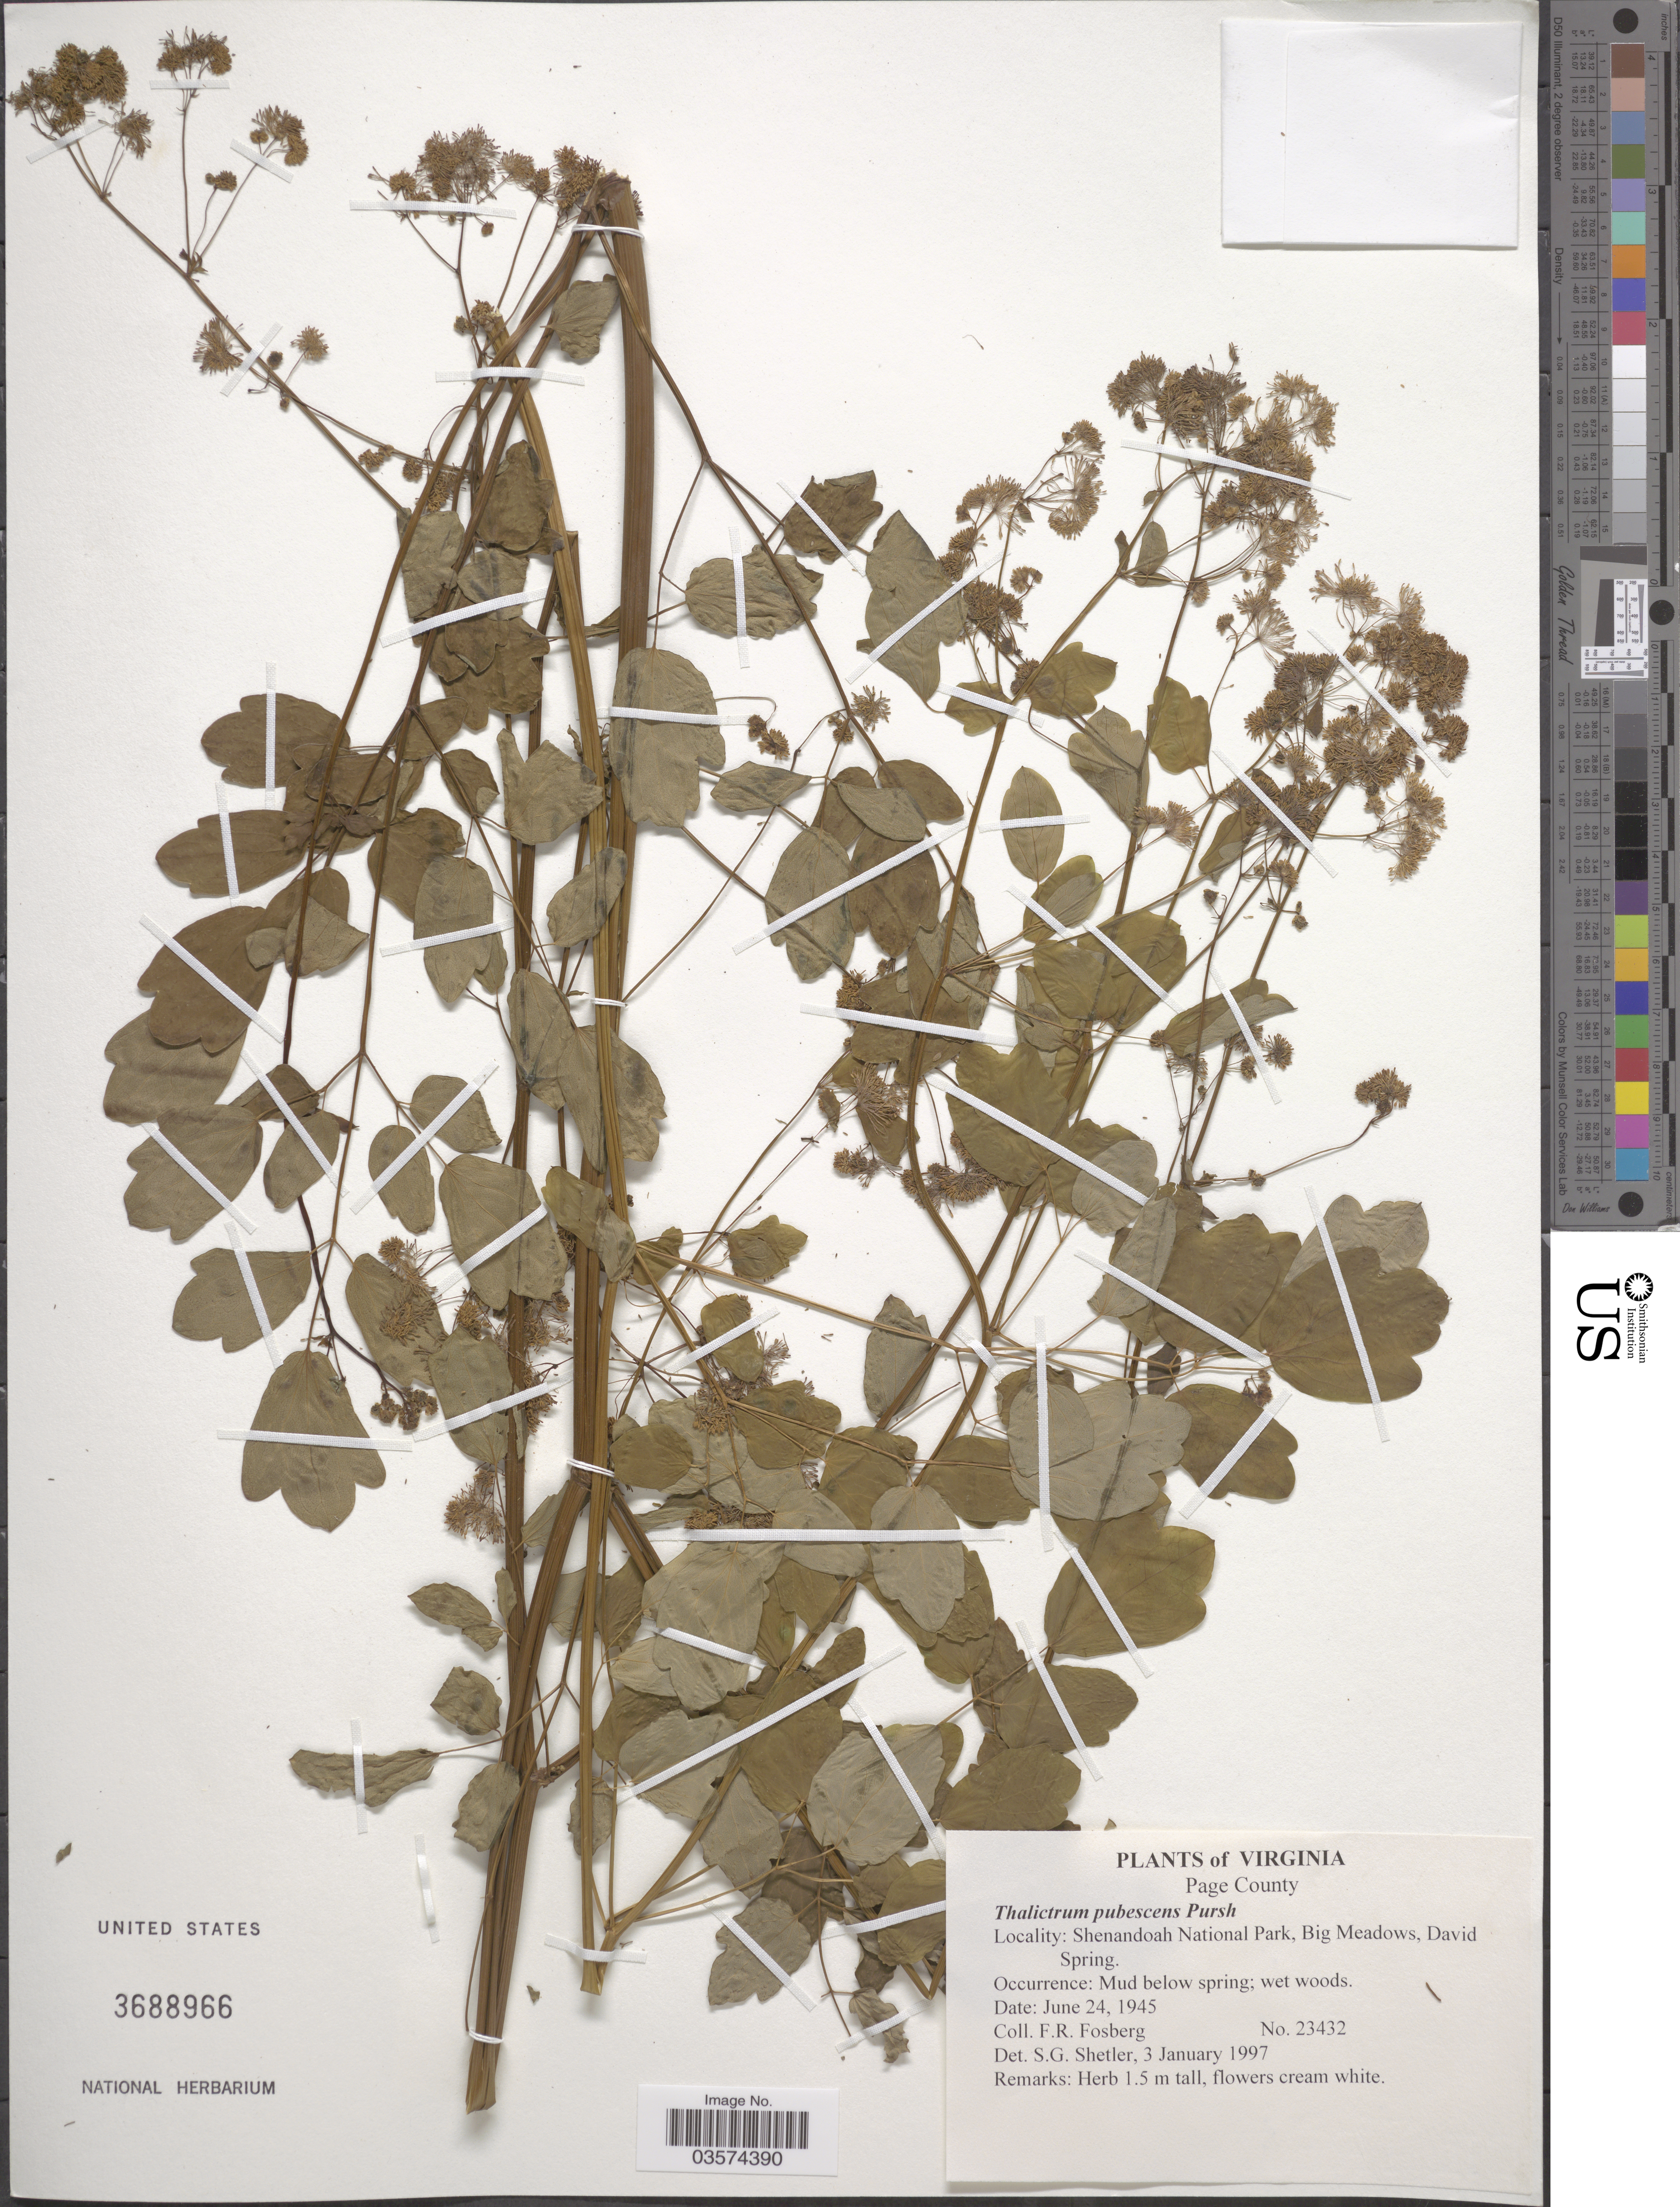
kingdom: Plantae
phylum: Tracheophyta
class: Magnoliopsida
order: Ranunculales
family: Ranunculaceae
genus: Thalictrum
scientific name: Thalictrum pubescens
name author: Pursh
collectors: F. R. Fosberg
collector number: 23432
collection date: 1945-06-24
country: United States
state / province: Virginia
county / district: Page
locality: Shenandoah National Park, Big Meadows, David Spring.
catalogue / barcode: US 3688966